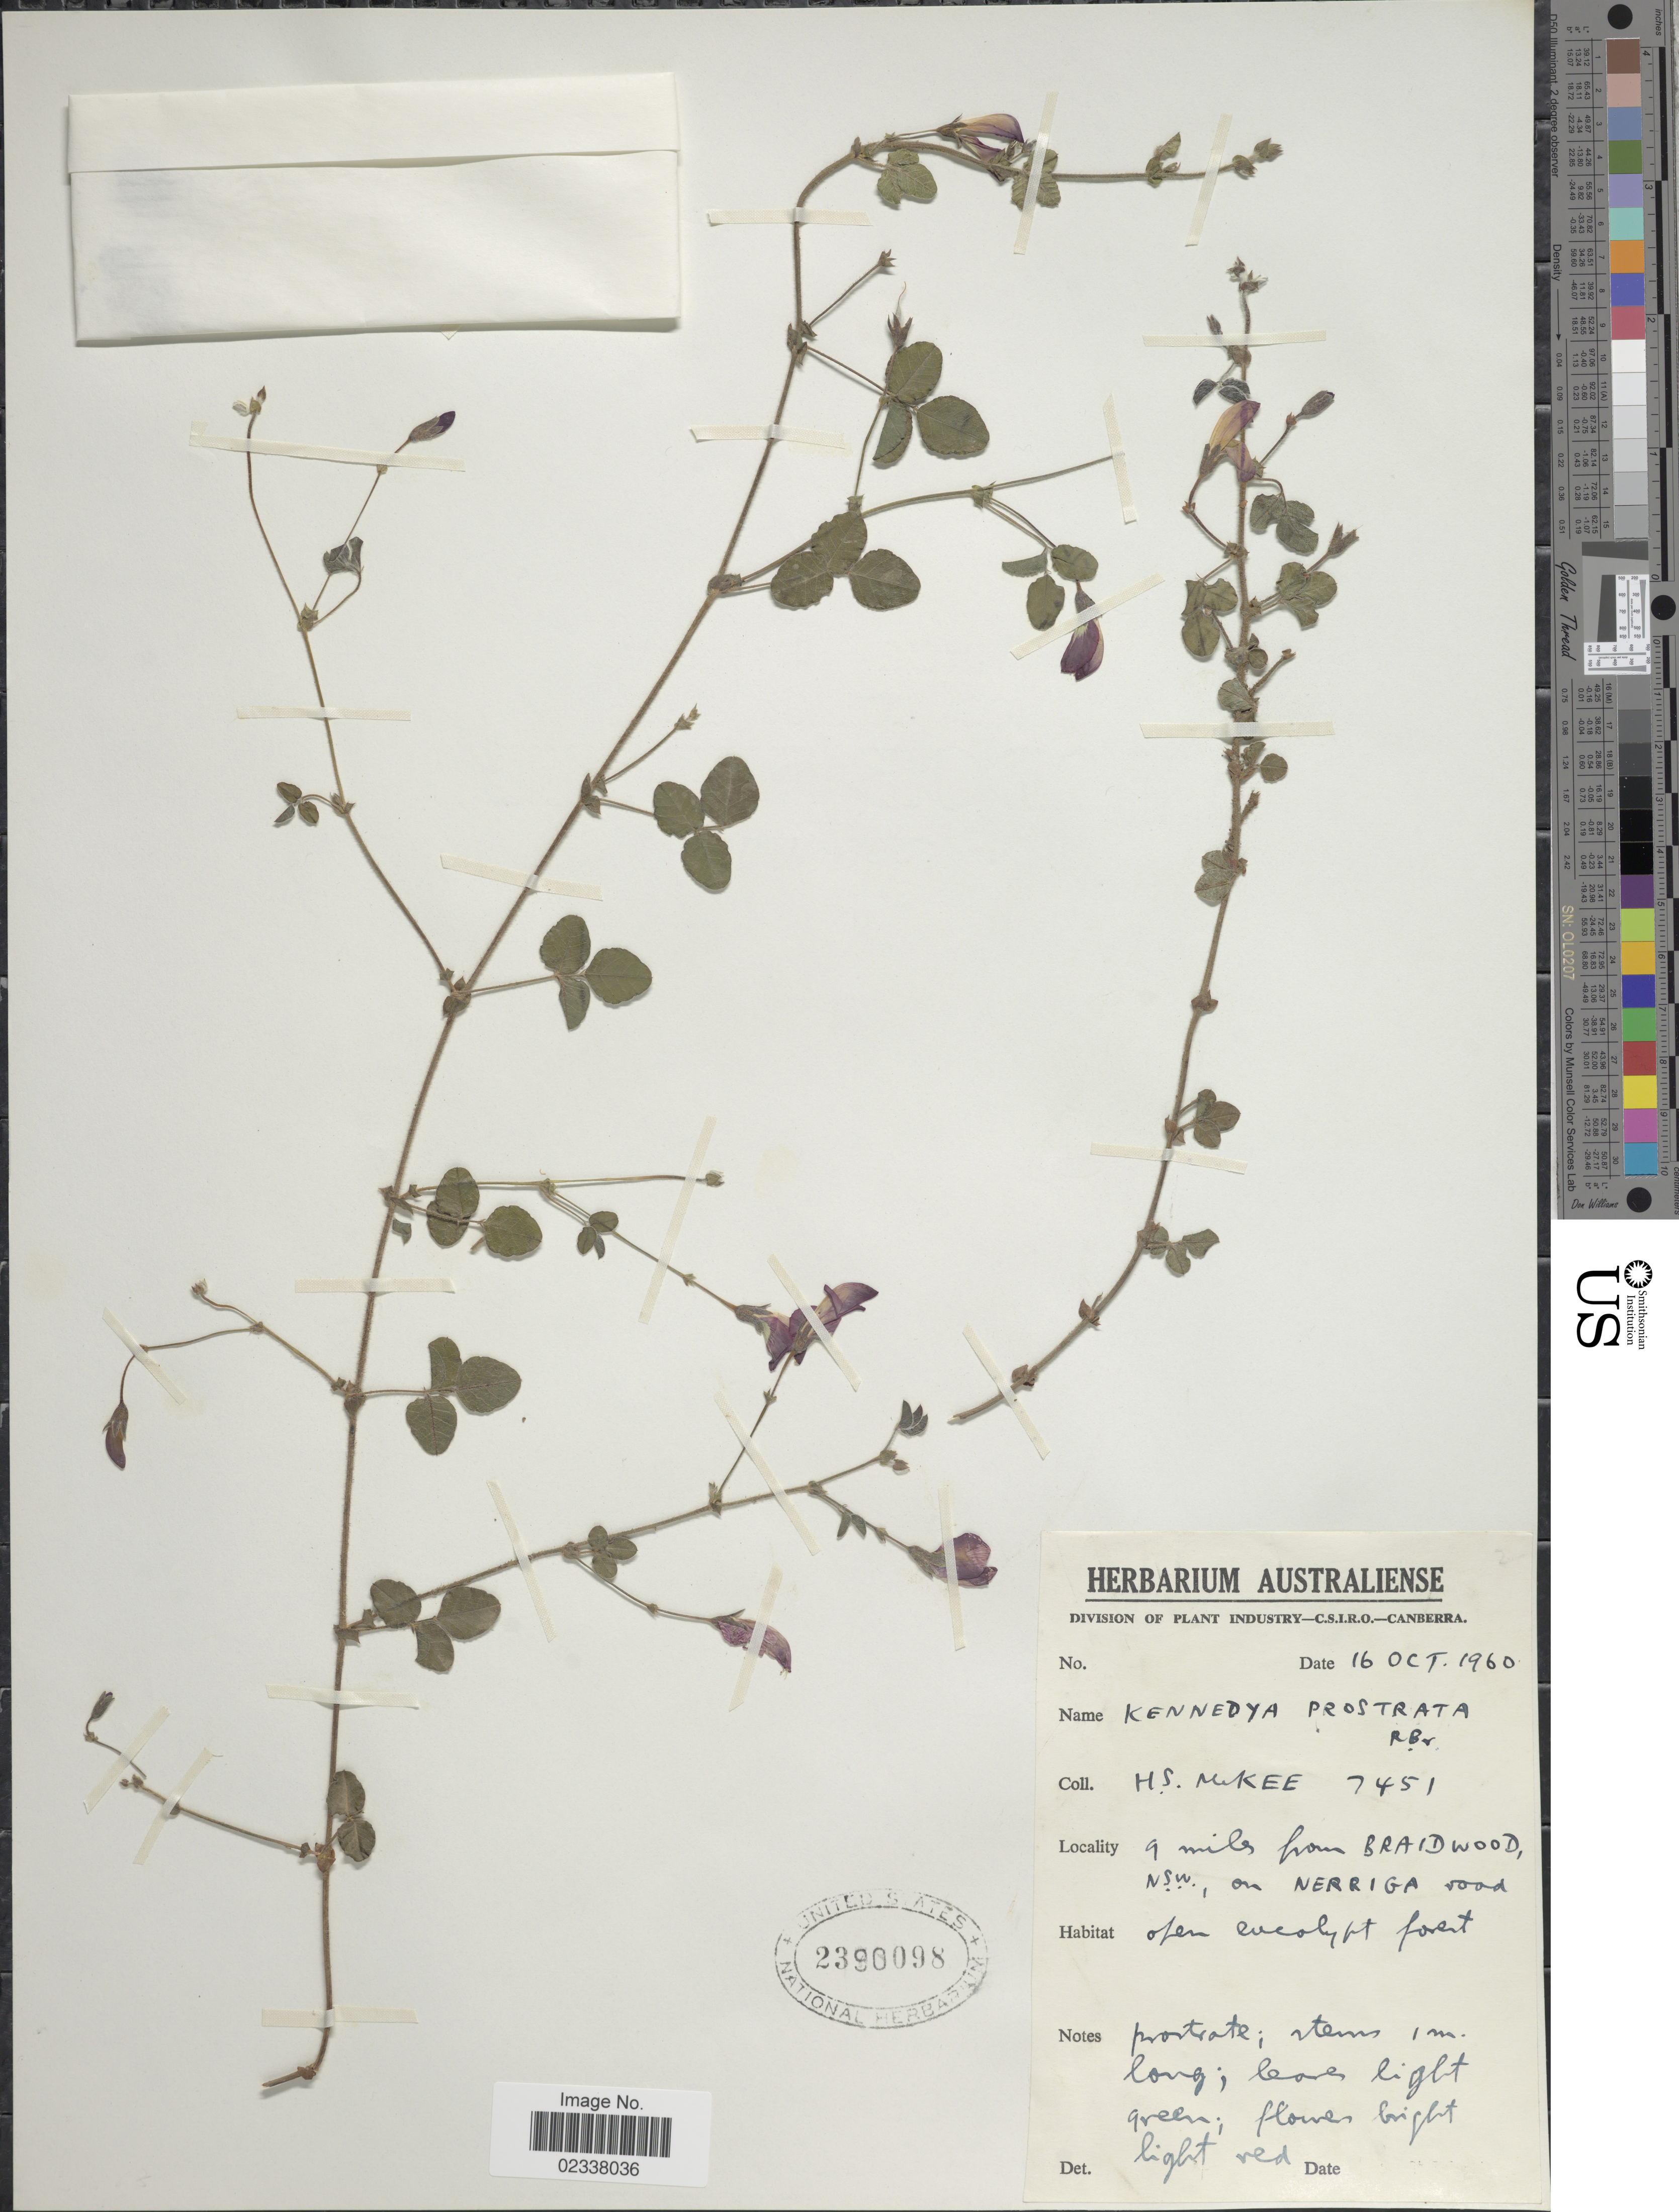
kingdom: Plantae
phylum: Tracheophyta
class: Magnoliopsida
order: Fabales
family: Fabaceae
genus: Kennedia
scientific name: Kennedia prostrata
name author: R. Br.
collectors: H. S. McKee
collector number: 7451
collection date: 1960-10-16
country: Australia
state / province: New South Wales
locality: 9 miles from Braidwood, on Nerriga road, open eucolypt forest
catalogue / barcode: US 2390098